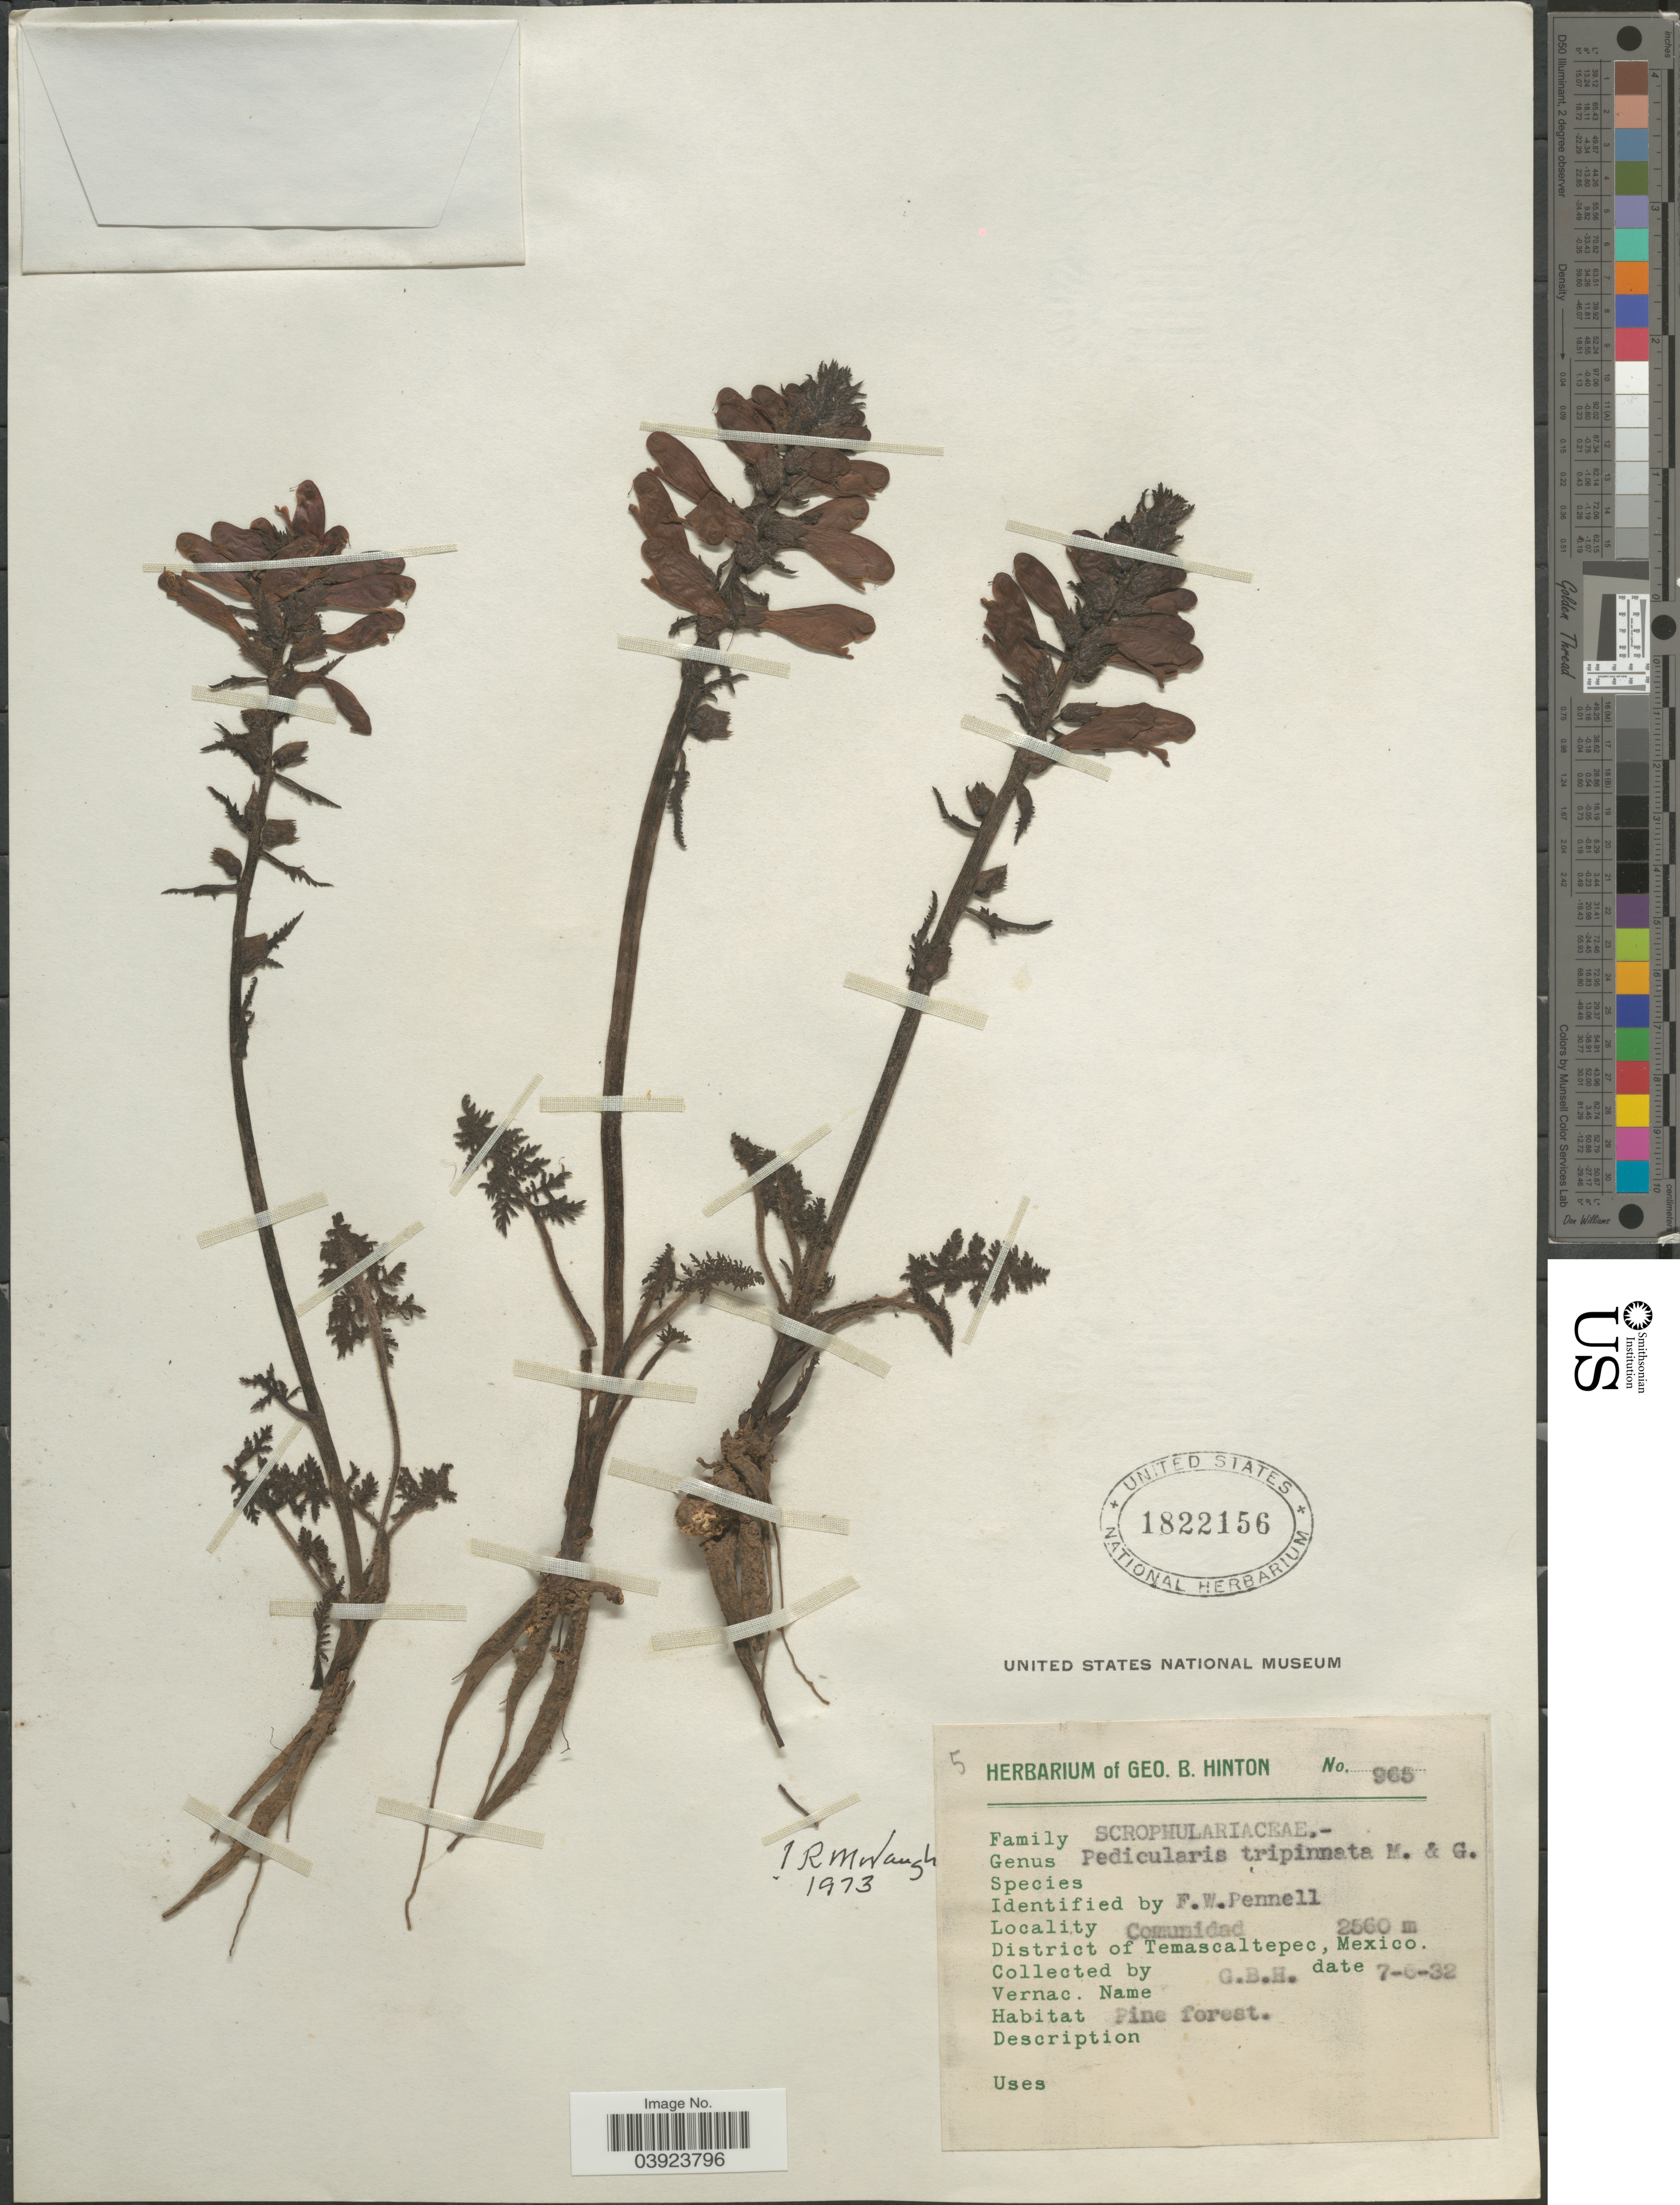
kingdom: Plantae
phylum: Tracheophyta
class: Magnoliopsida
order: Lamiales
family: Orobanchaceae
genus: Pedicularis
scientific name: Pedicularis tripinnata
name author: M. Martens & Galeotti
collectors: G. B. Hinton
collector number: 965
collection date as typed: Transcribed d/m/y: 7/6/32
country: Mexico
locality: Comunidad. District Temascaltepec.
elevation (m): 2560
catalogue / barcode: US 1822156